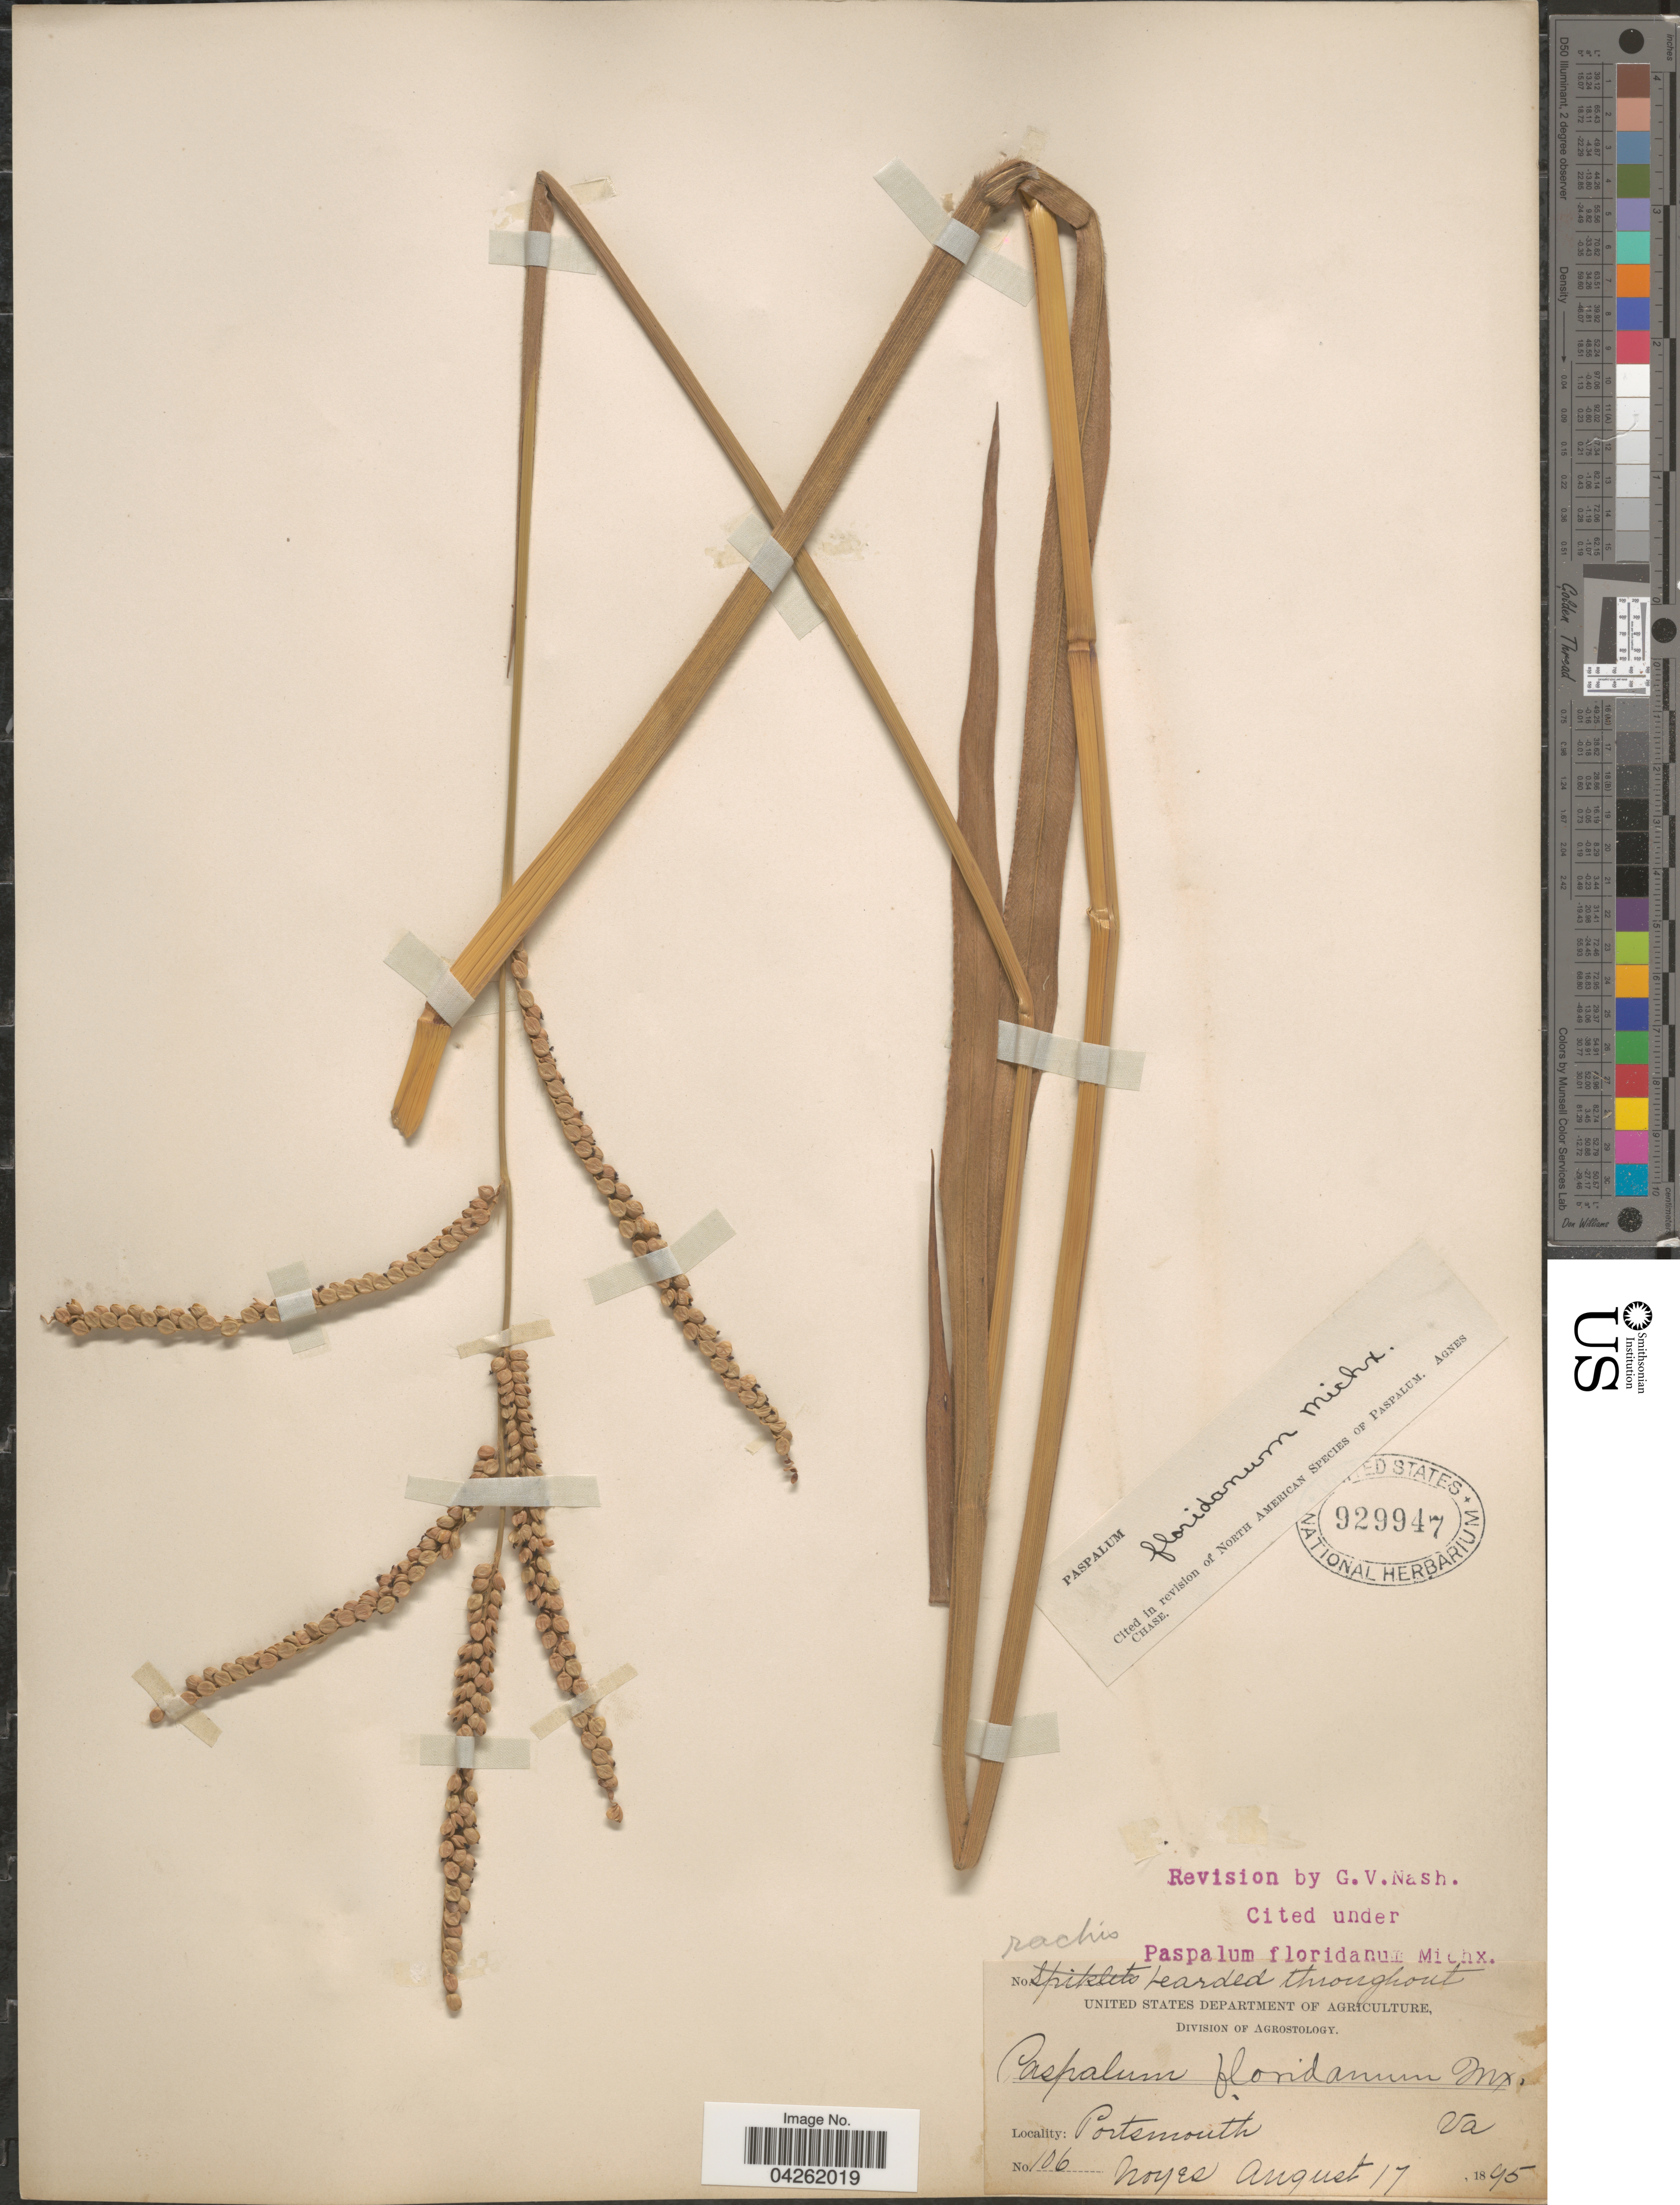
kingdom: Plantae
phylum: Tracheophyta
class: Liliopsida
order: Poales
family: Poaceae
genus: Paspalum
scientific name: Paspalum floridanum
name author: Michx.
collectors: Noyes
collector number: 106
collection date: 1895-08-17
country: United States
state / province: Virginia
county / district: City of Portsmouth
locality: Portsmouth.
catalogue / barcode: US 929947